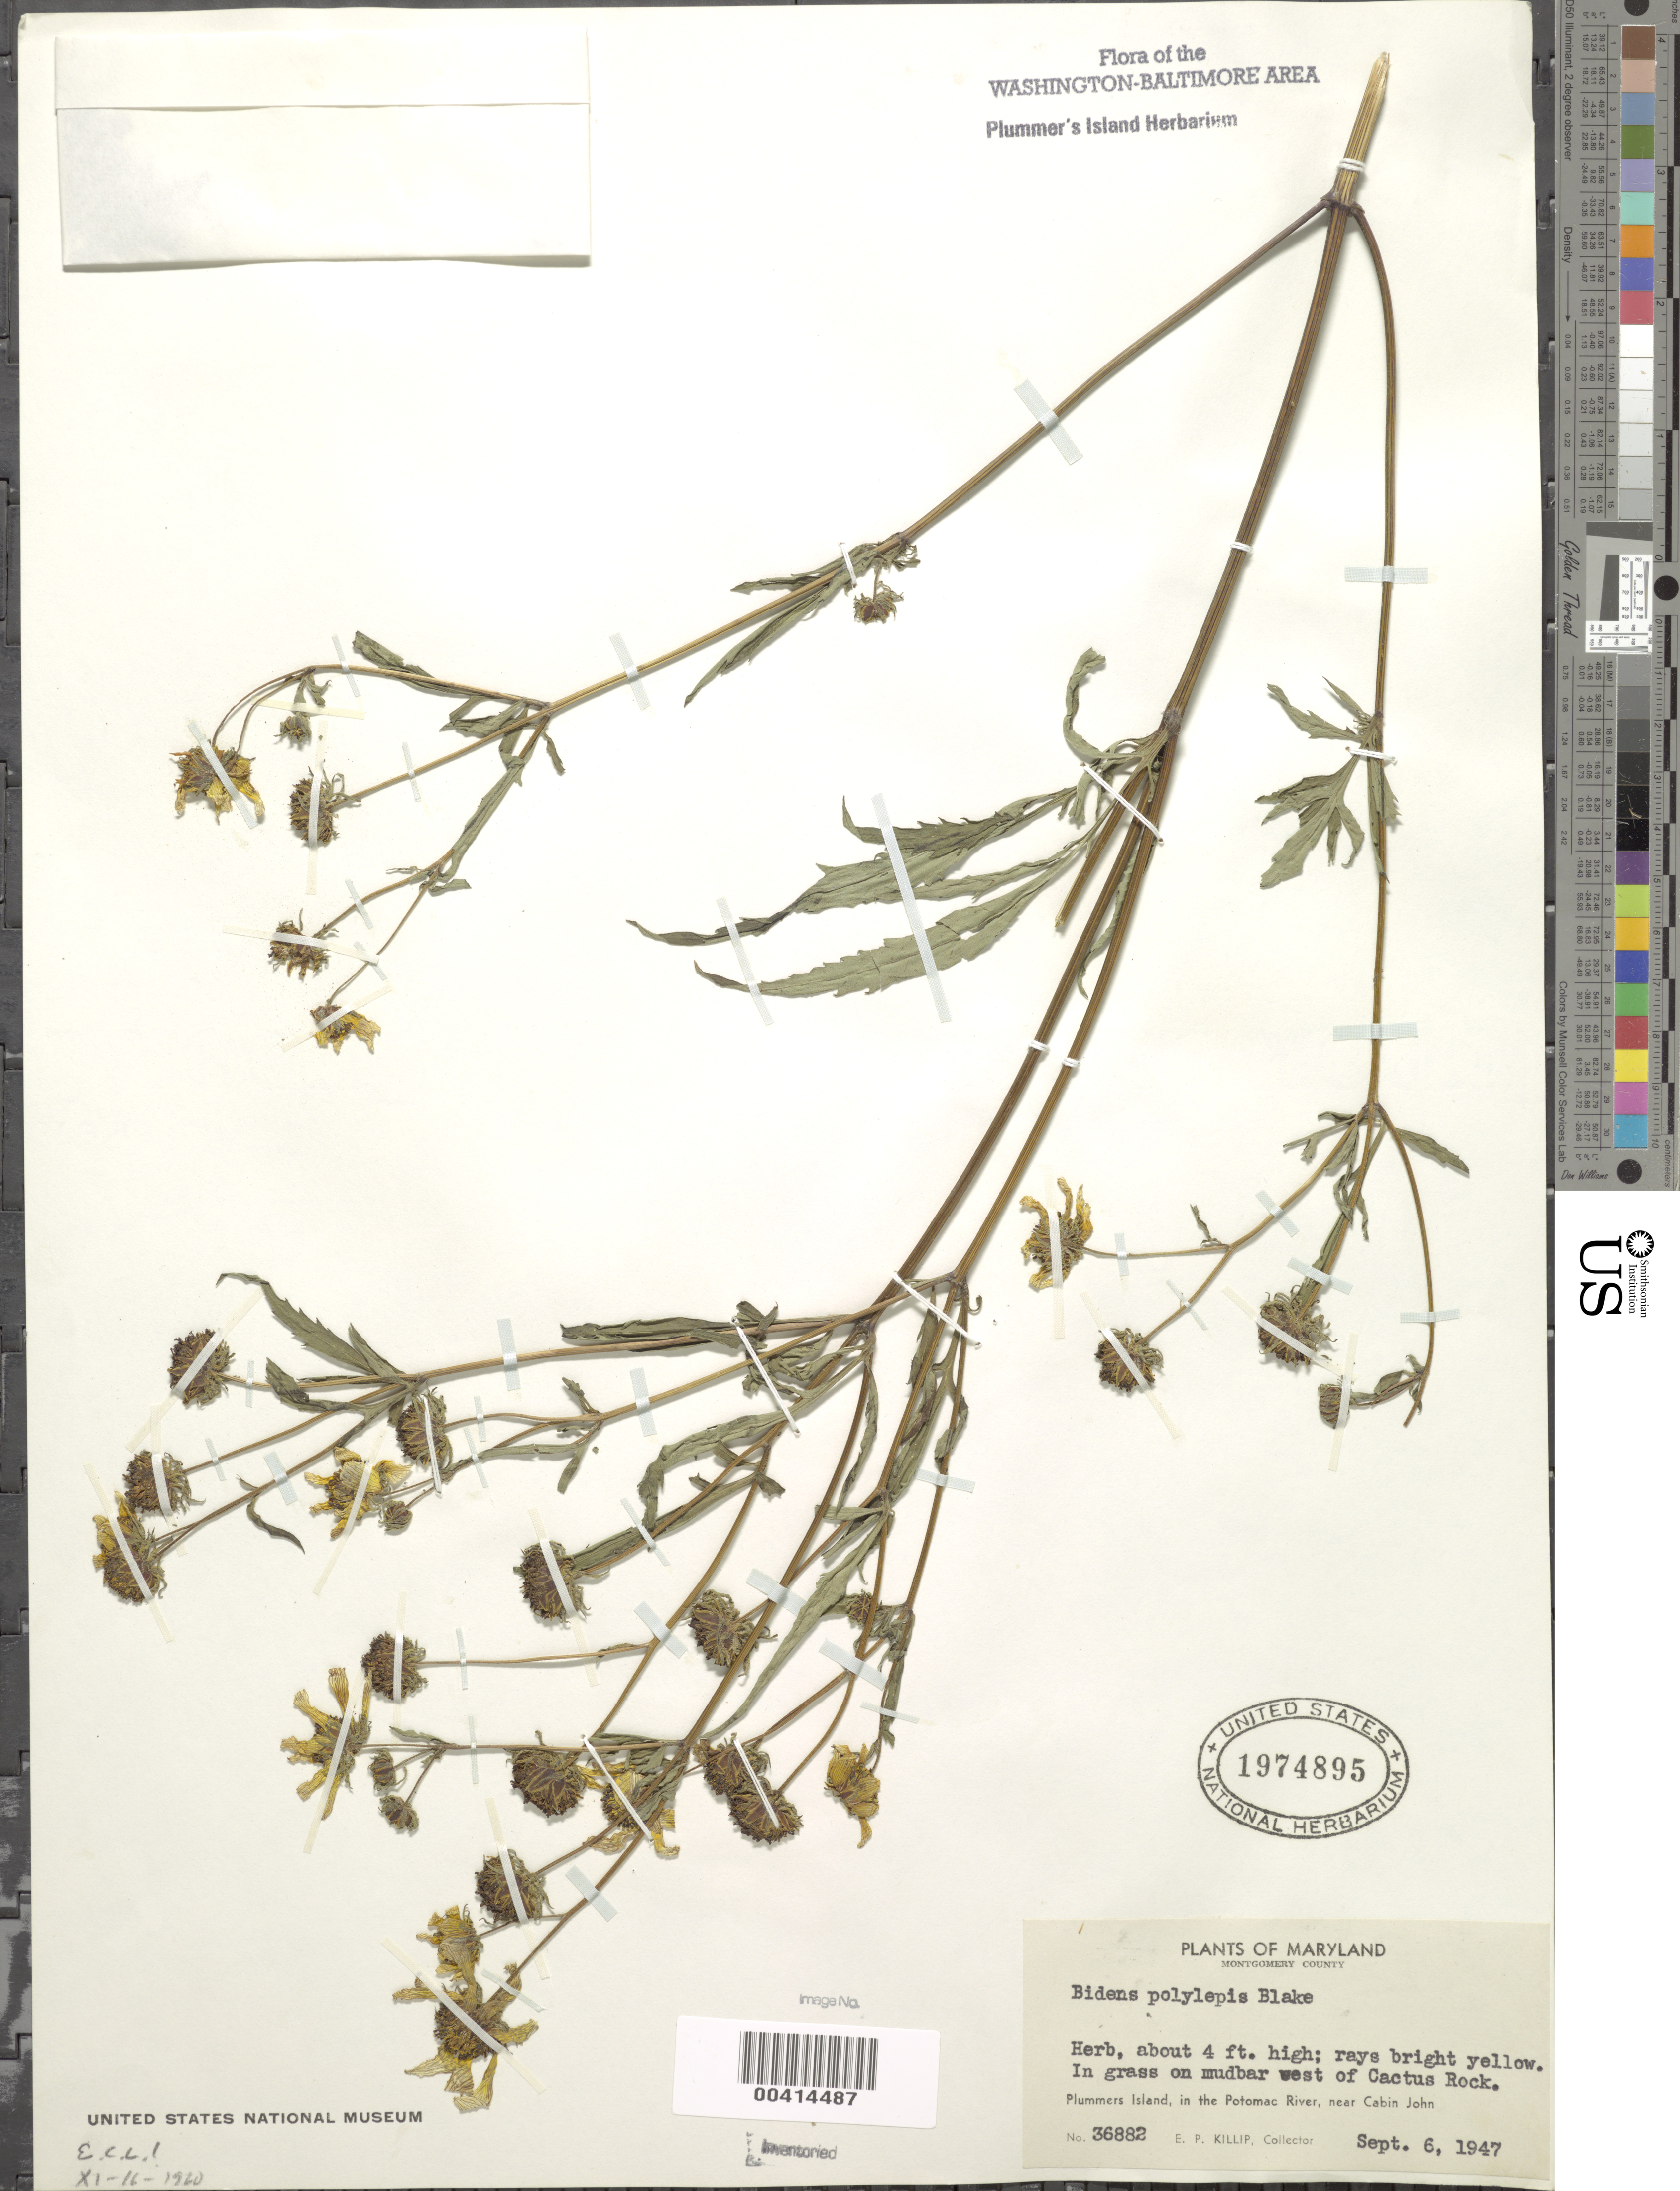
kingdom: Plantae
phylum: Tracheophyta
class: Magnoliopsida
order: Asterales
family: Asteraceae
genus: Bidens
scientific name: Bidens polylepis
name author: S.F. Blake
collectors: E. P. Killip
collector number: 36882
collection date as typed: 06 Sep 1947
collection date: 1947-09-06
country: United States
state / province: Maryland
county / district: Montgomery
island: Plummers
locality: Plummer's Island; mudbar west of Cactus Rock C. & O. Canal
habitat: In grass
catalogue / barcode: US 1974895